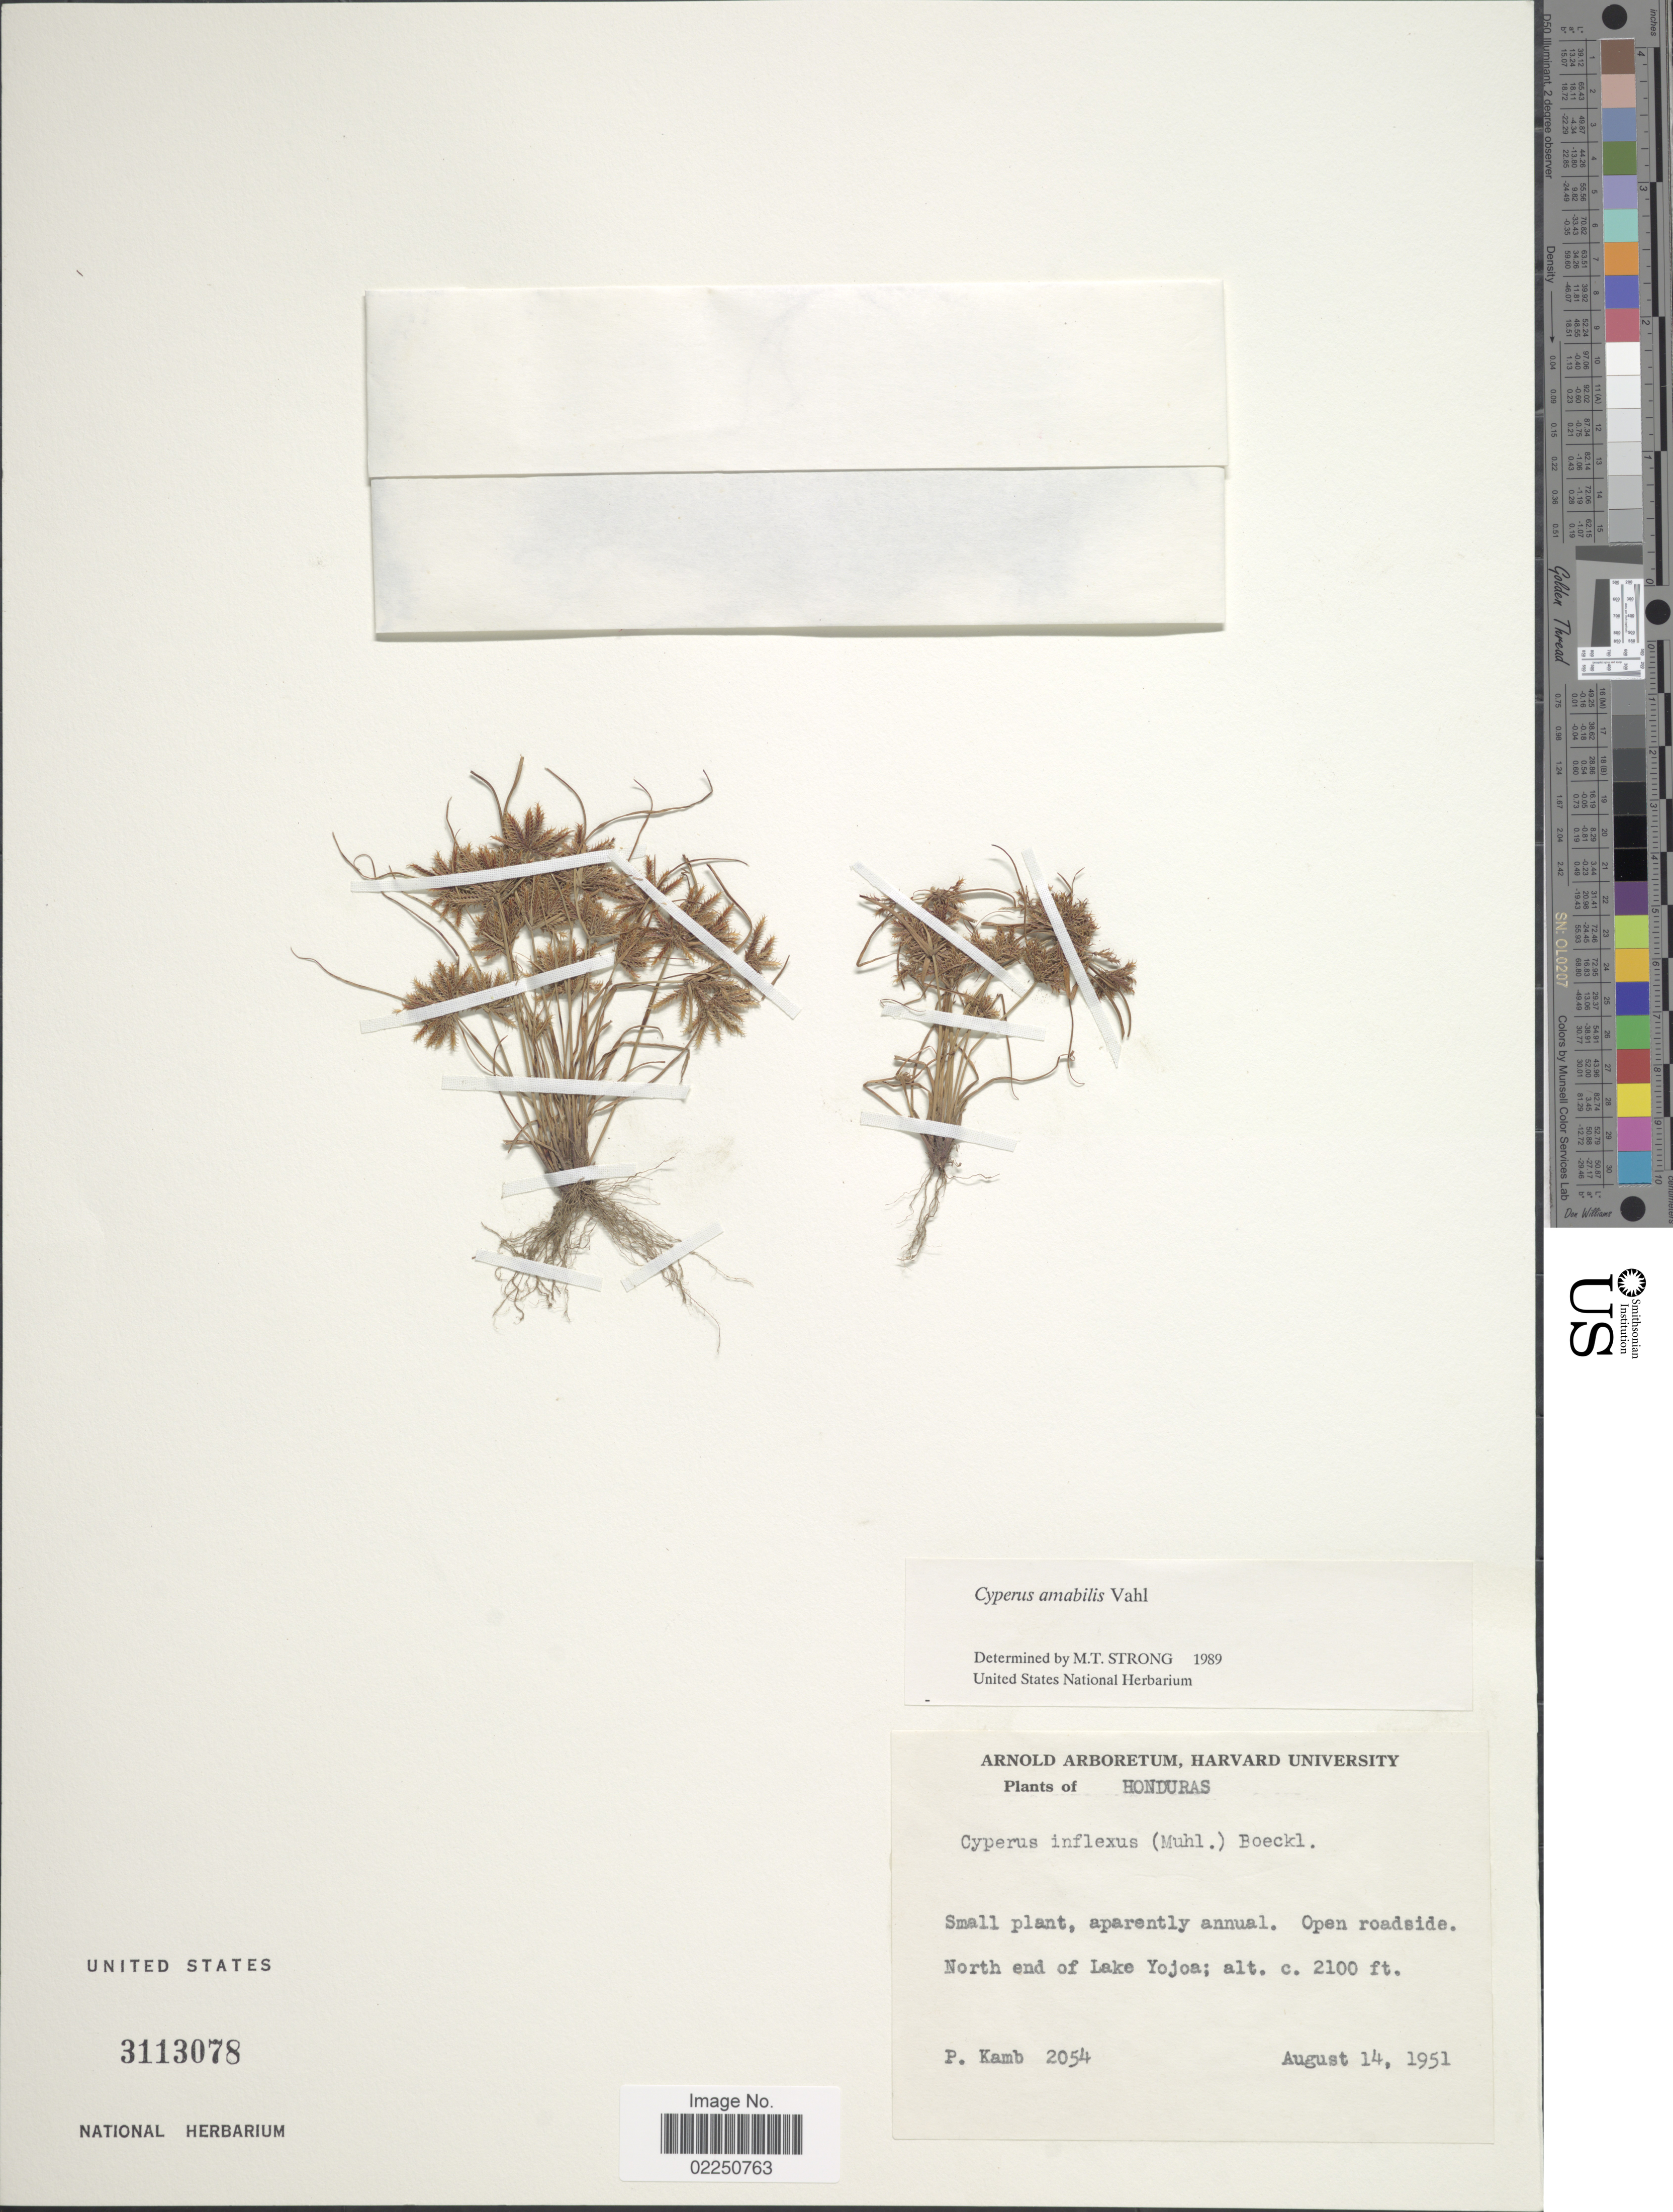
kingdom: Plantae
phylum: Tracheophyta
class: Liliopsida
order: Poales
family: Cyperaceae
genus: Cyperus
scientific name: Cyperus amabilis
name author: Vahl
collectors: P. Kamb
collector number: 2054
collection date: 1951-08-14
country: Honduras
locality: Open roadside. North end of Lake Yojoa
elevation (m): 640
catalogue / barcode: US 3113078